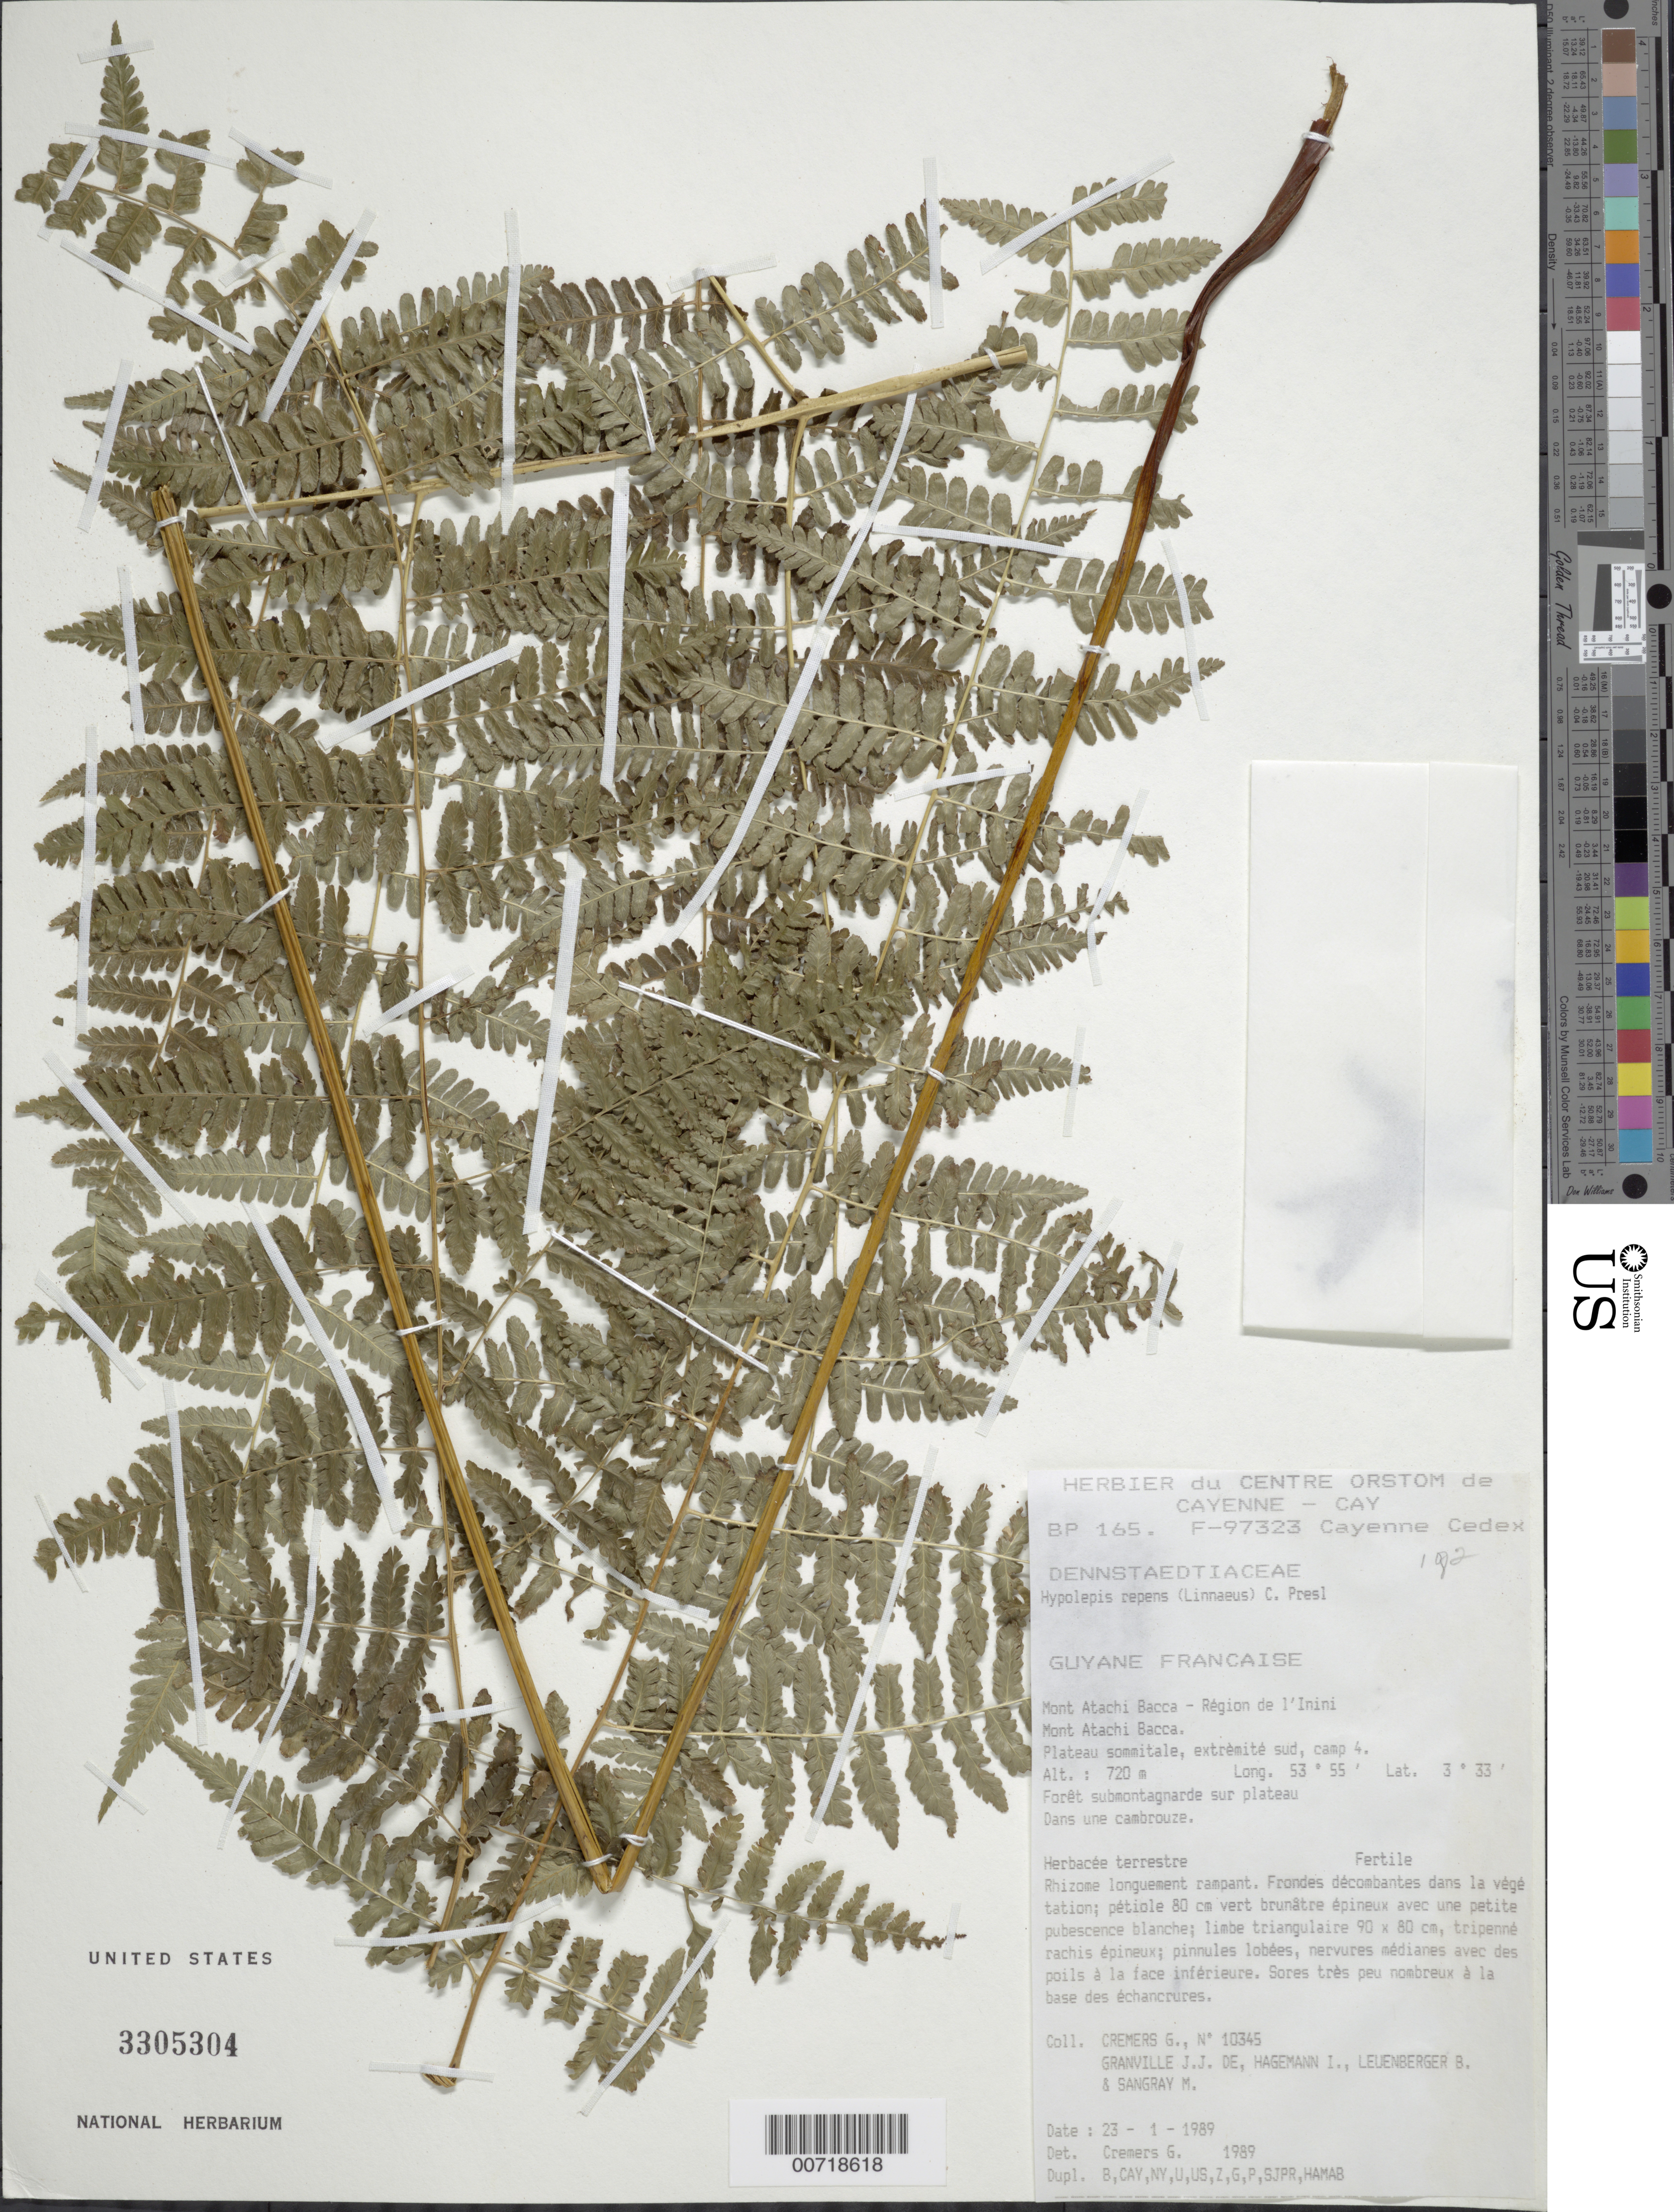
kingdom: Plantae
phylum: Tracheophyta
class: Polypodiopsida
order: Polypodiales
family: Dennstaedtiaceae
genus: Hypolepis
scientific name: Hypolepis repens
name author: (L.) C. Presl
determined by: Cremers, Georges A.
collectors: G. Cremers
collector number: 10345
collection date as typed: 23-Jan-89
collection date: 1989-01-23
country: French Guiana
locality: Mont Atachi Bacca, région de l'Inini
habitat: Forêt submontagnarde sur plateau, dans une cambrouze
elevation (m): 720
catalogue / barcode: US 3305304